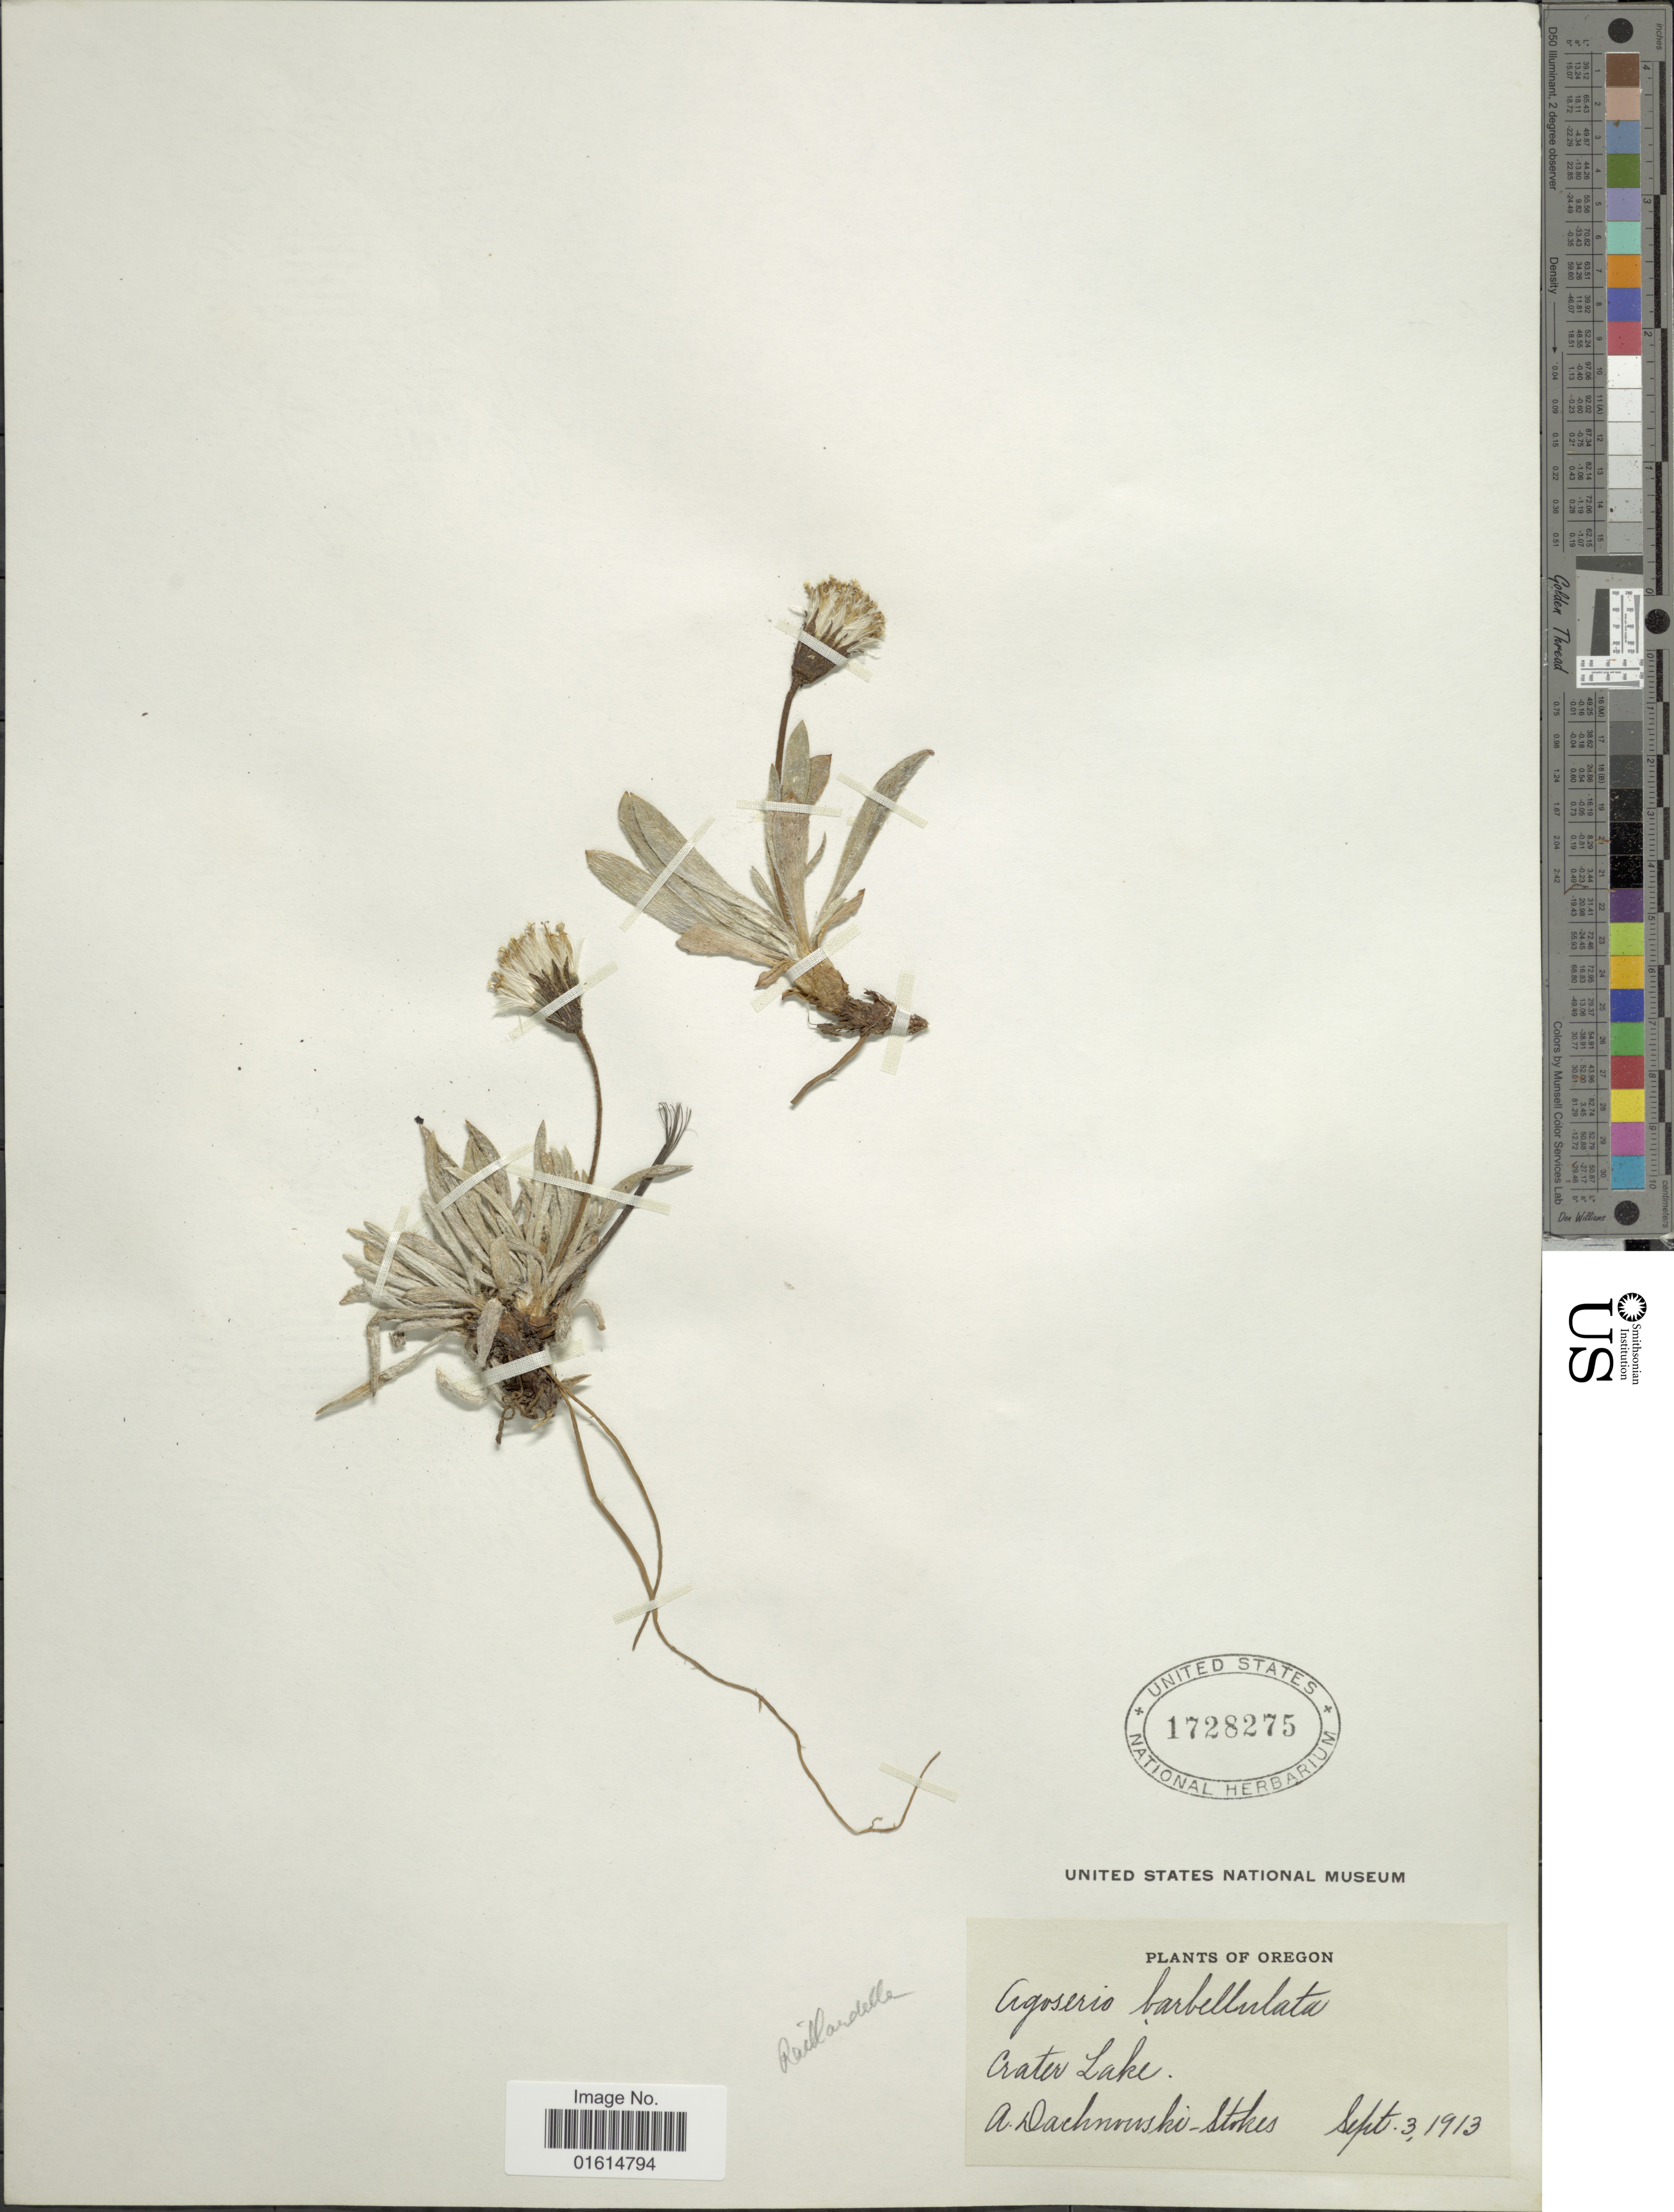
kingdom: Plantae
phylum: Tracheophyta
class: Magnoliopsida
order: Asterales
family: Asteraceae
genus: Raillardella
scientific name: Raillardella argentea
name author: A. Gray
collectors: A. P. Dachnowski-Stokes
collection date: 1913-09-03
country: United States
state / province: Oregon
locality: Crater Lake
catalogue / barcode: US 1728275